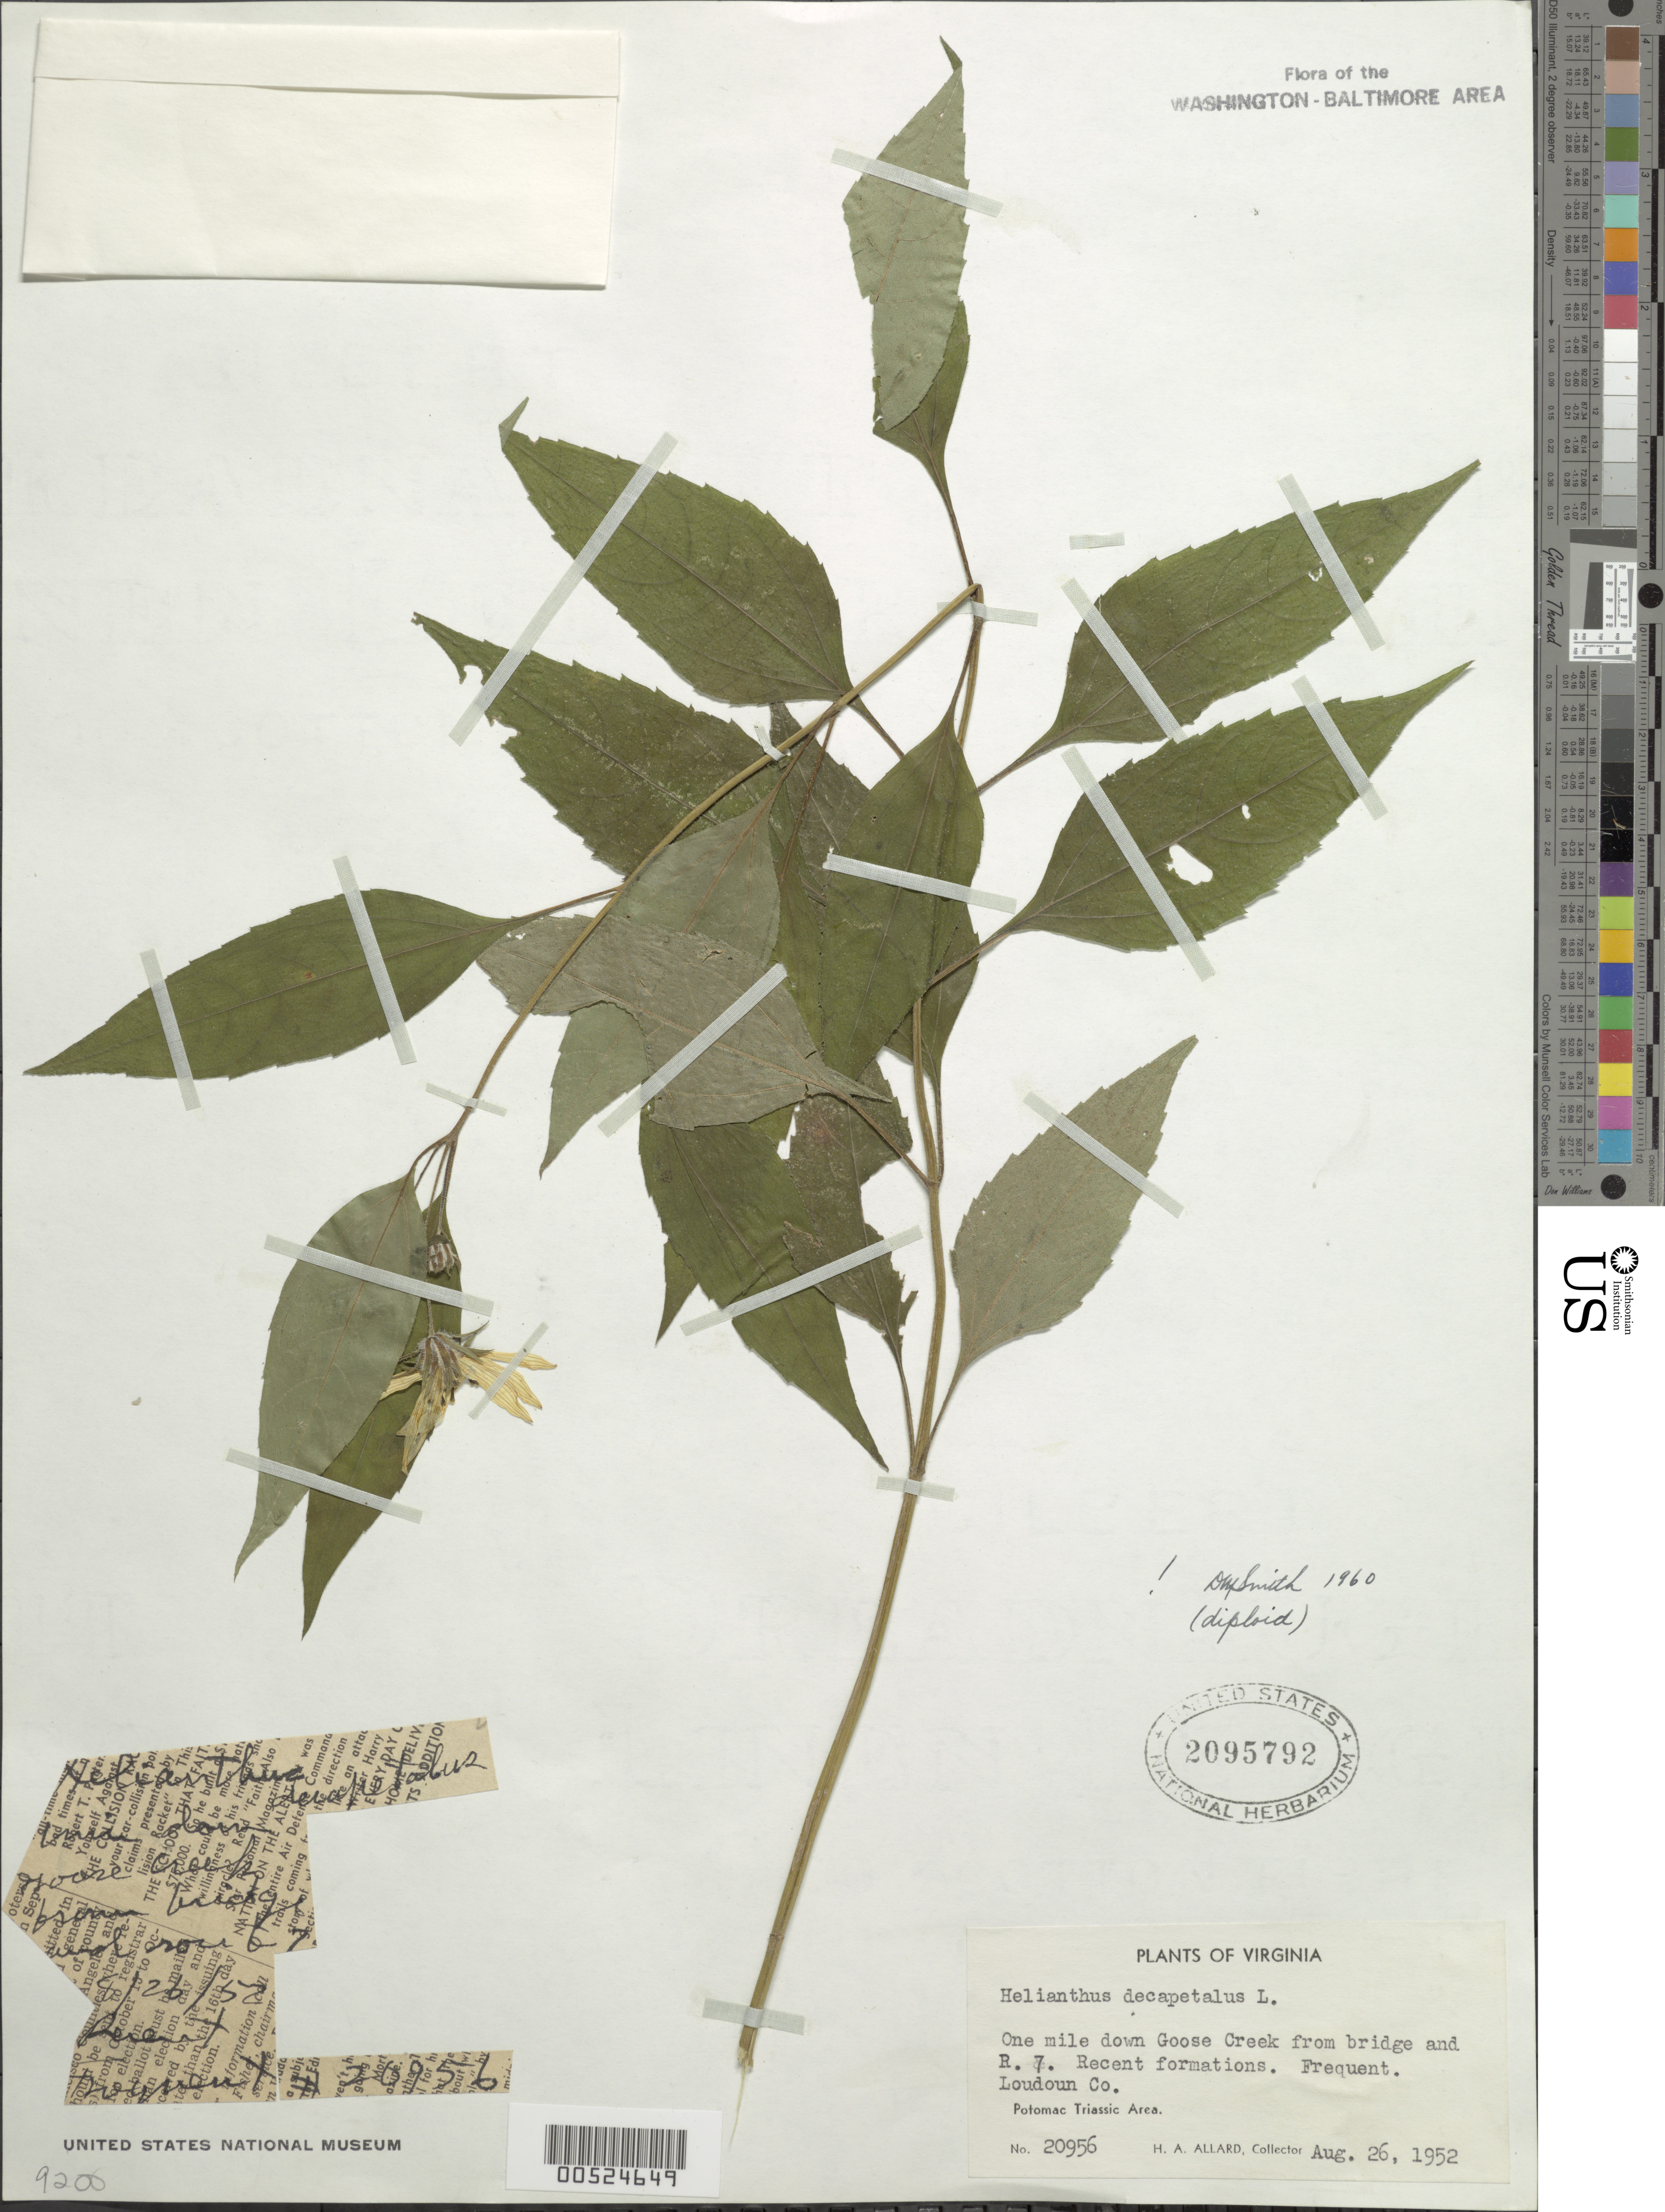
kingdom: Plantae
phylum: Tracheophyta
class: Magnoliopsida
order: Asterales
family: Asteraceae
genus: Helianthus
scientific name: Helianthus decapetalus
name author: L.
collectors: H. A. Allard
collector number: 20956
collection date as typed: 26 Aug 1952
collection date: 1952-08-26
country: United States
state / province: Virginia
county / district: Loudoun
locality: Rt. 7 on Goose Creek, Potomac Triassic Area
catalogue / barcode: US 2095792